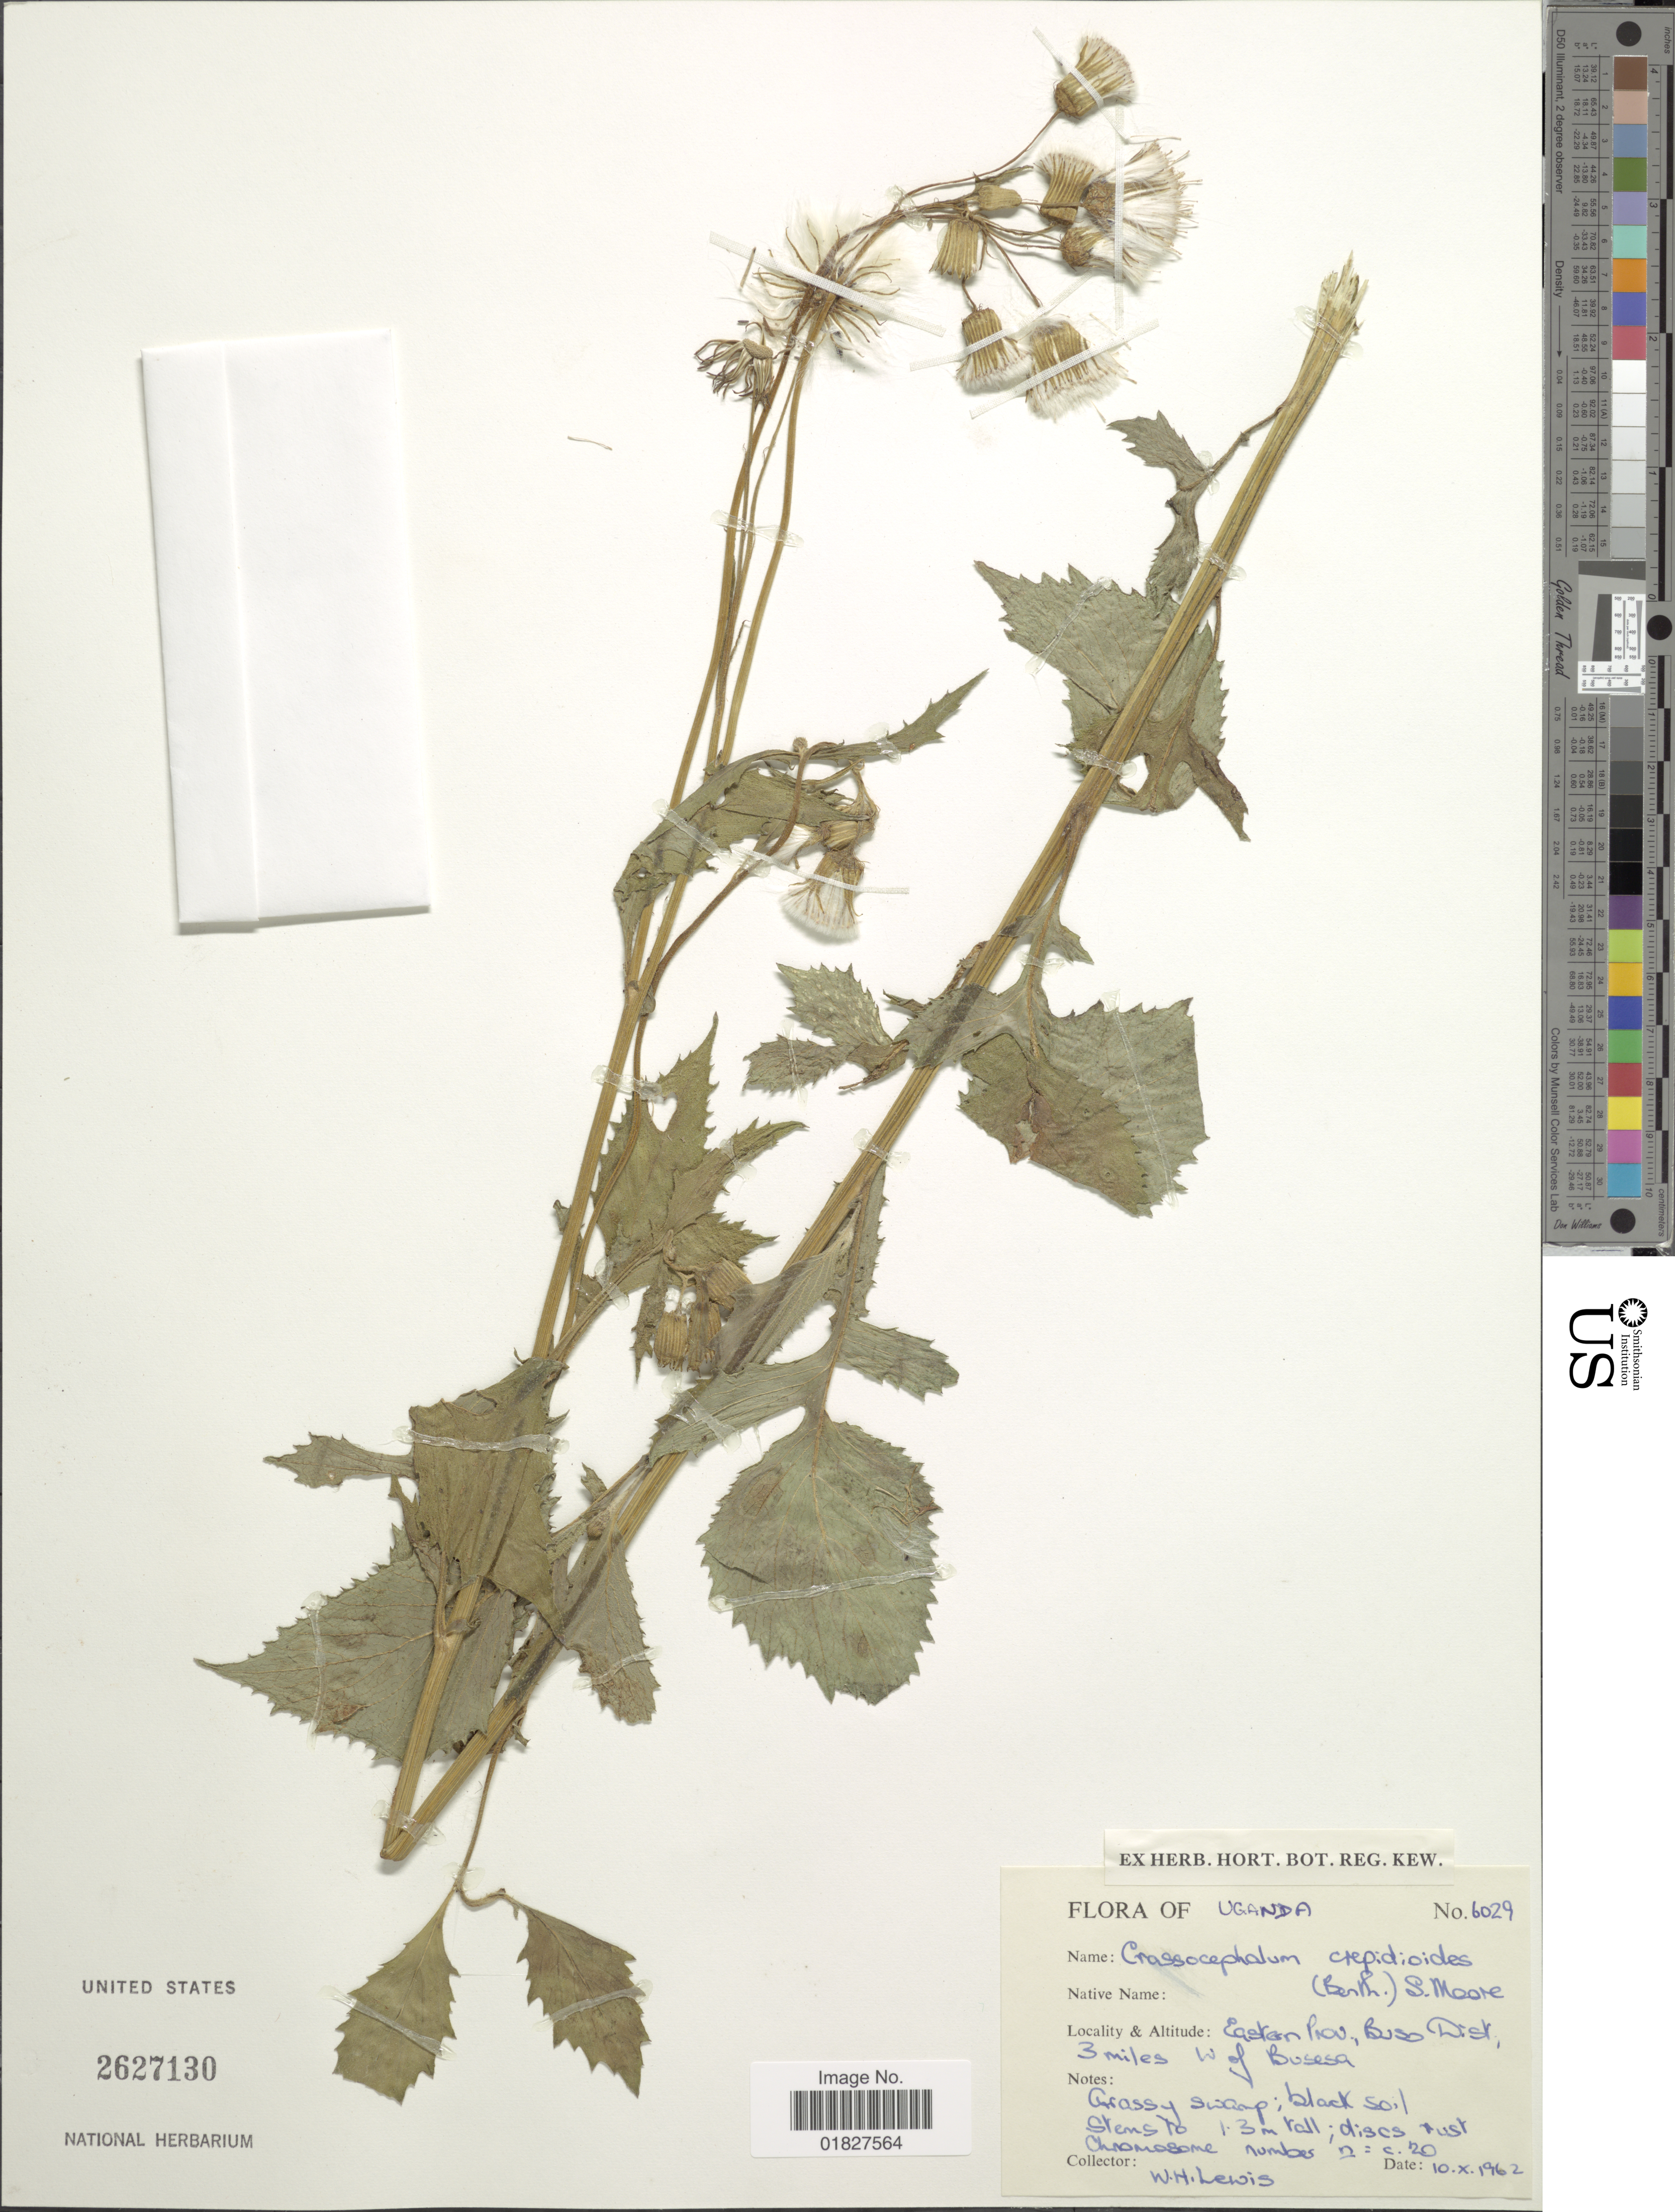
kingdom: Plantae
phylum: Tracheophyta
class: Magnoliopsida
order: Asterales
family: Asteraceae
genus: Crassocephalum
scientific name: Crassocephalum crepidioides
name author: (Benth.) S. Moore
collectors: W. H. Lewis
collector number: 6029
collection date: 1962-10-10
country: Uganda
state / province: Eastern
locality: Buso Dist., 3 miles W of Busesa.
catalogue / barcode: US 2627130